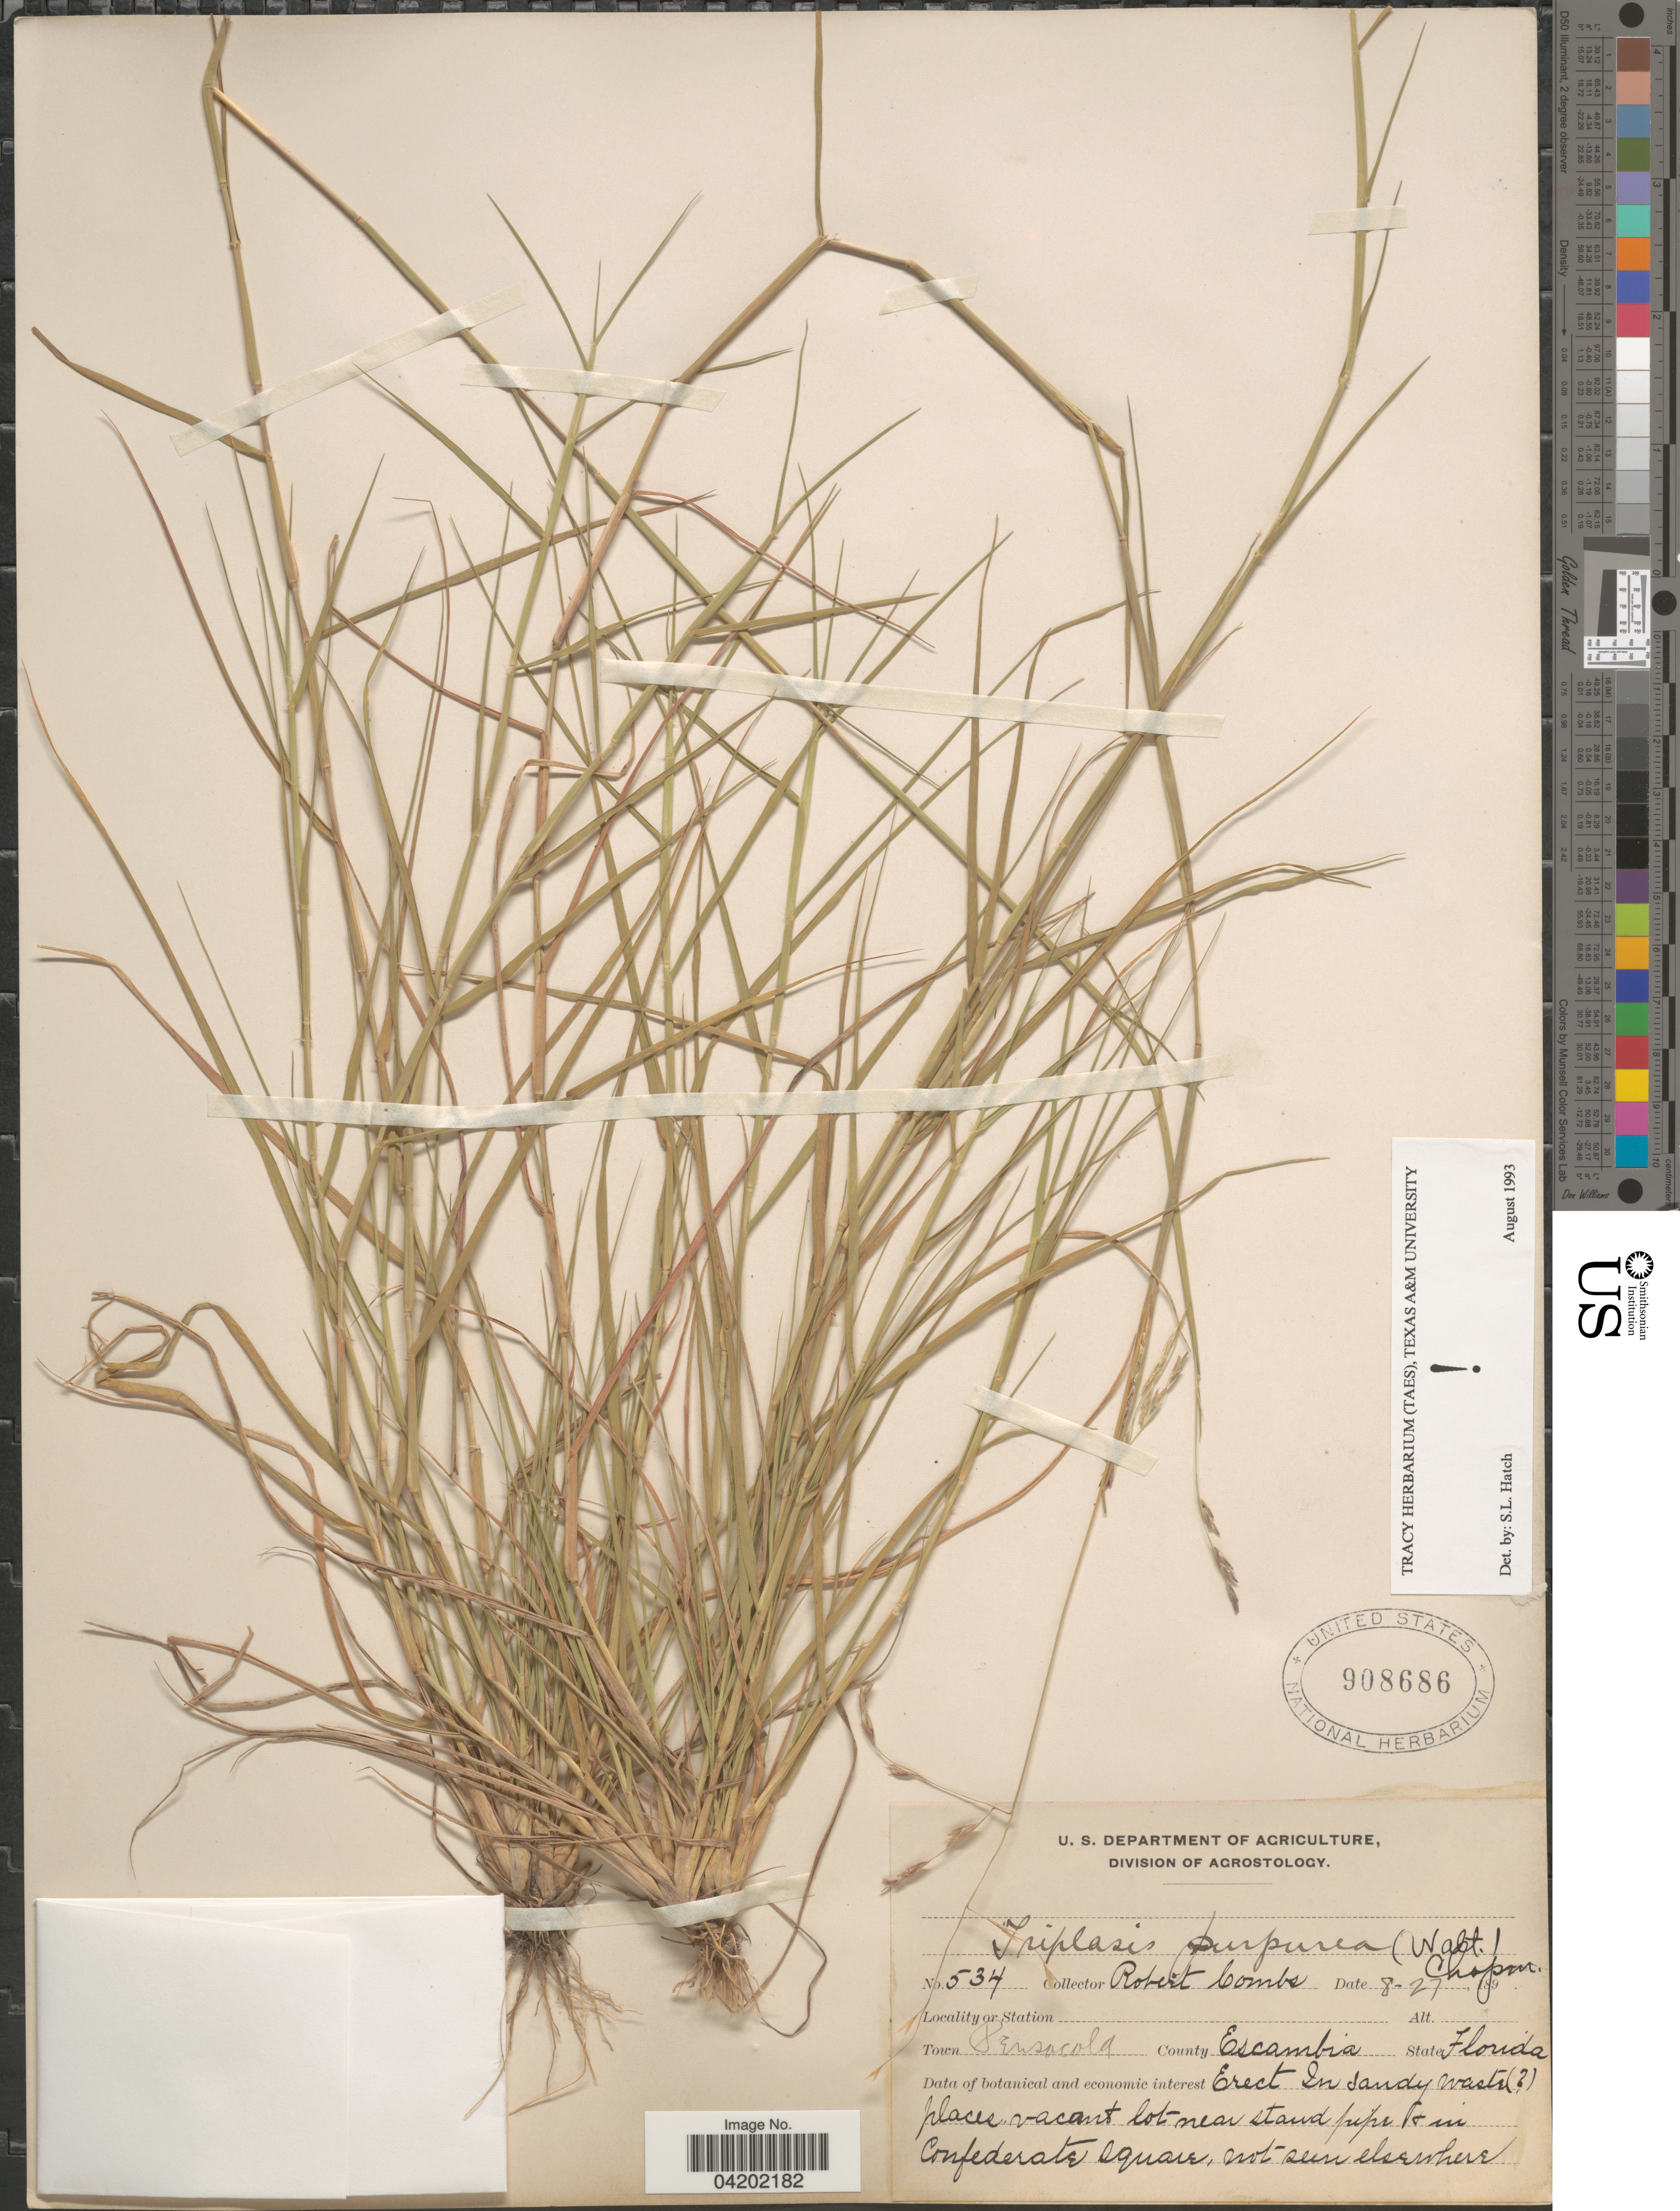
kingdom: Plantae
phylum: Tracheophyta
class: Liliopsida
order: Poales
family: Poaceae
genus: Triplasis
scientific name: Triplasis purpurea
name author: (Walter) Chapm.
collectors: R. Combs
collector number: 534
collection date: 1827-08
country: United States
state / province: Florida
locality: Town Pensacola. County Escambia.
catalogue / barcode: US 908686